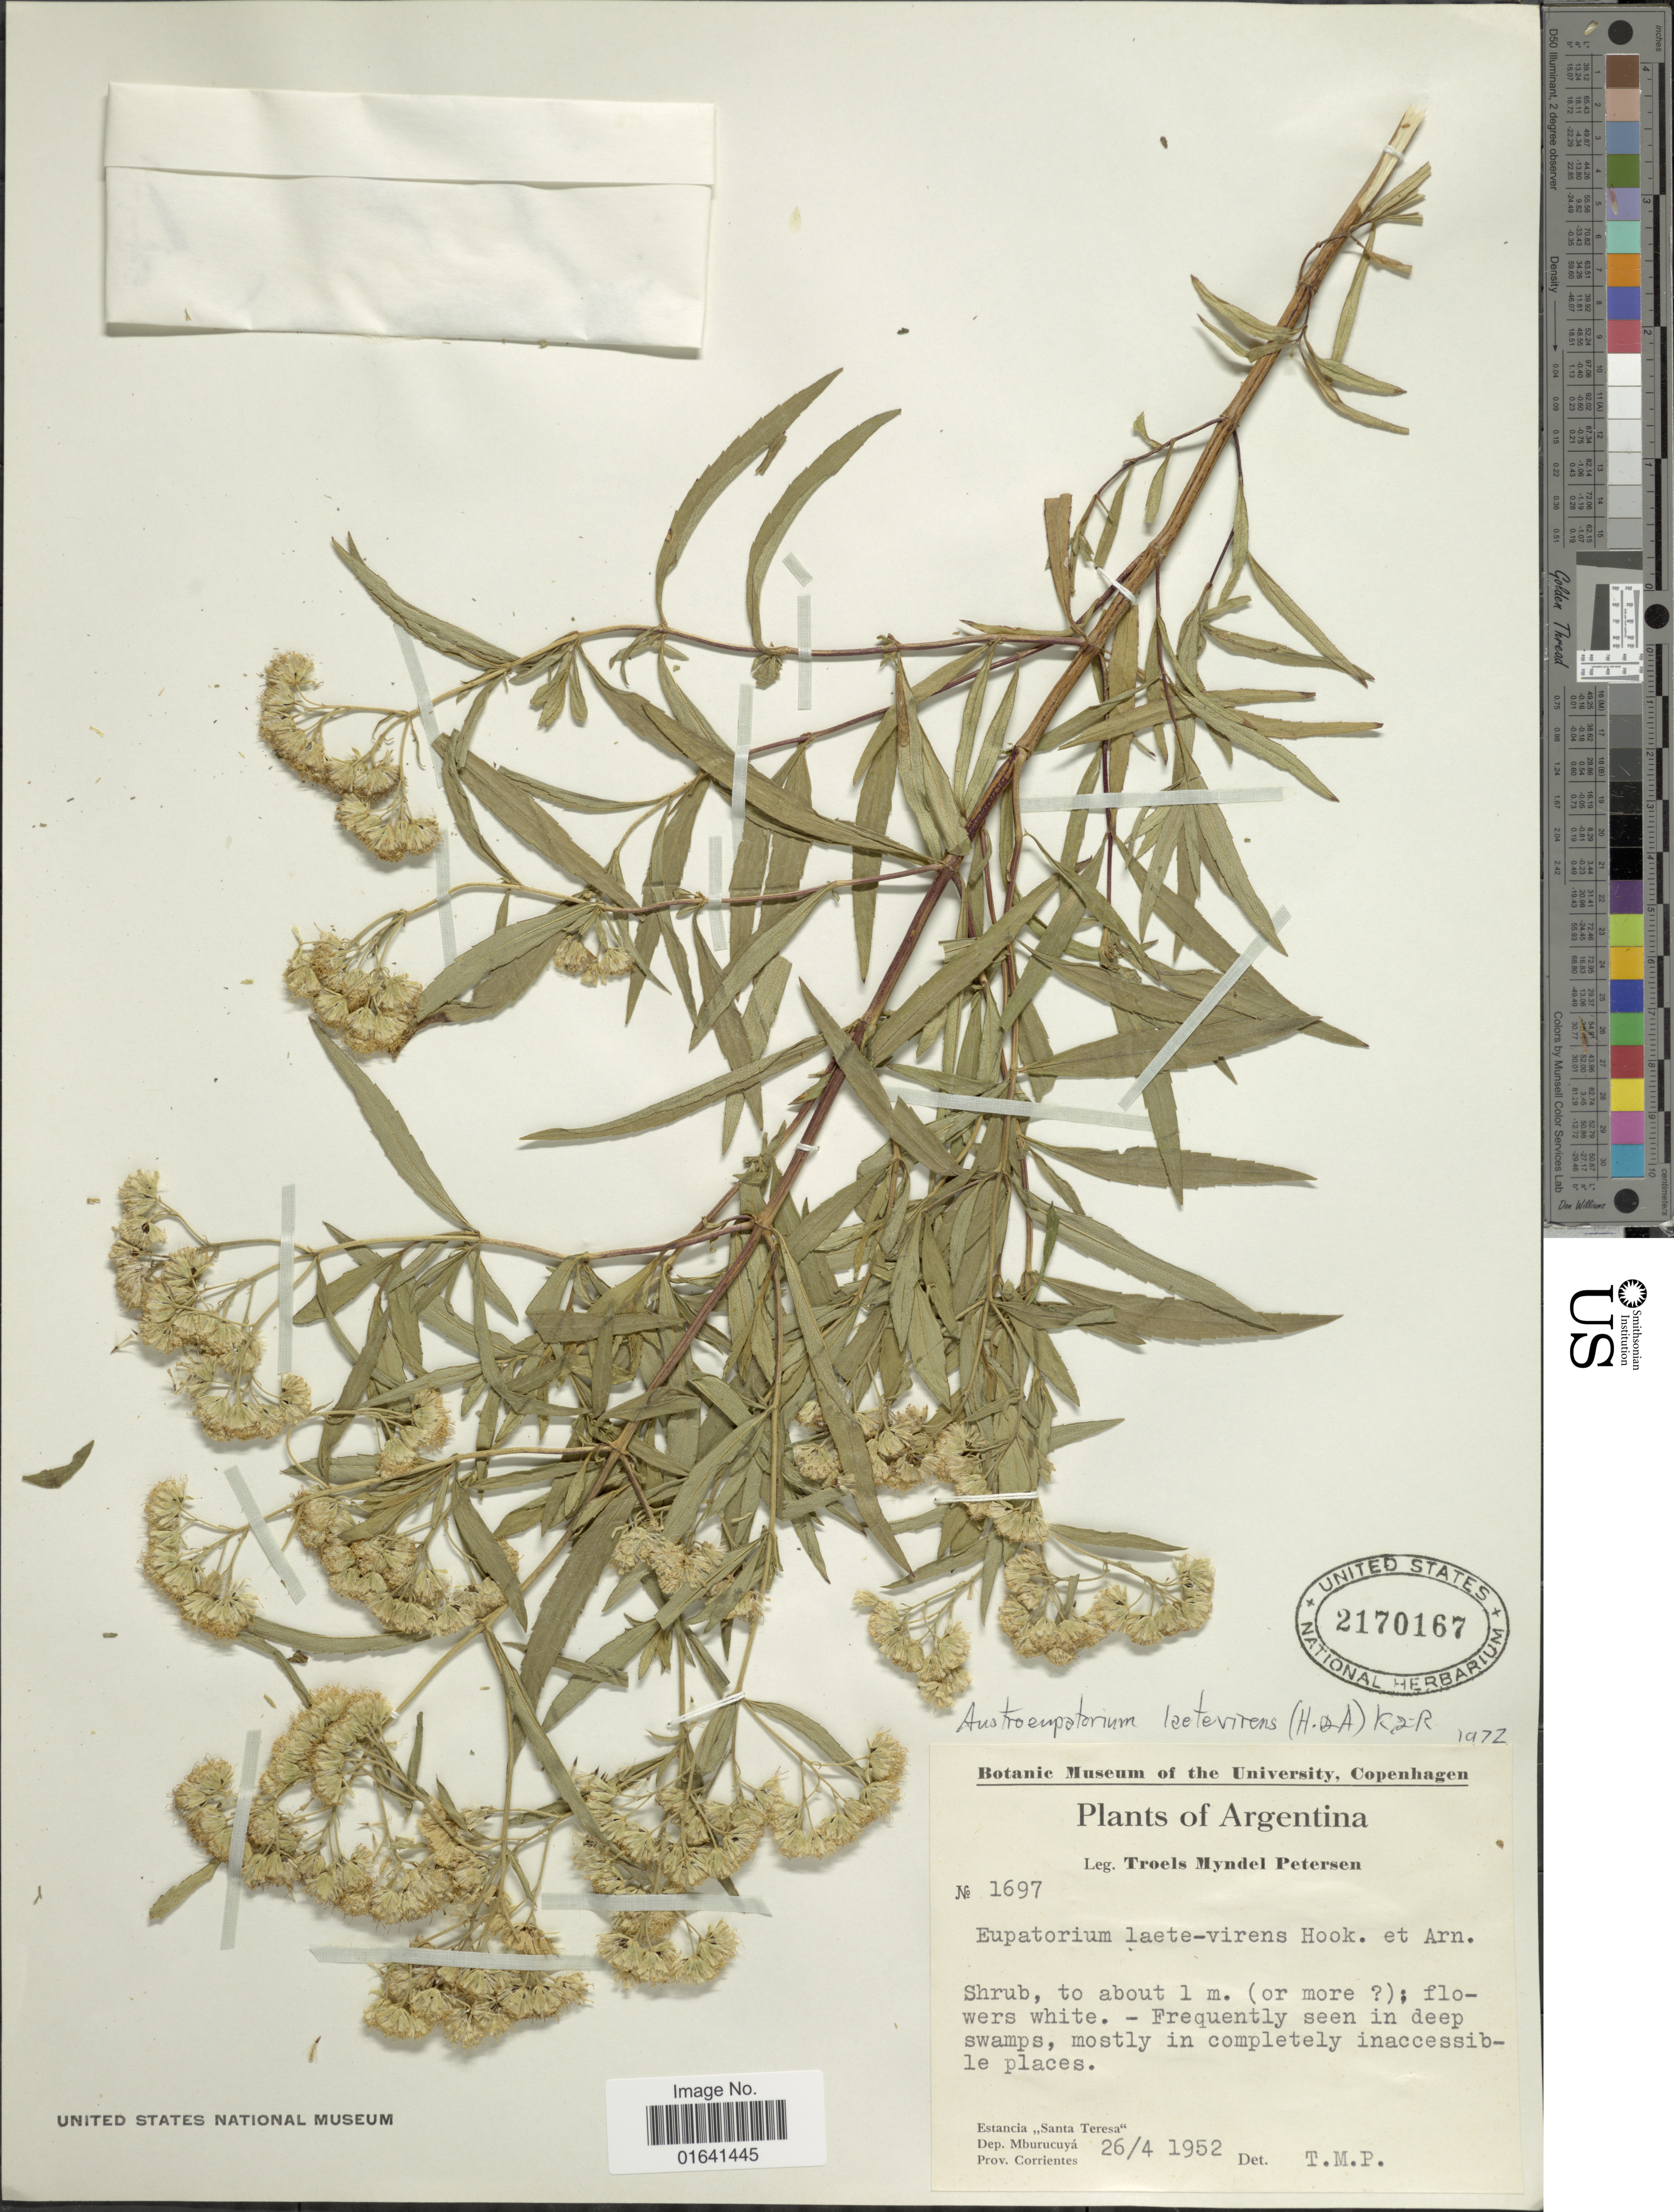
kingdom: Plantae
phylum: Tracheophyta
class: Magnoliopsida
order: Asterales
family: Asteraceae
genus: Austroeupatorium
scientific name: Austroeupatorium laete-virens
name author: (Hook. & Arn.) R.M. King & H. Rob.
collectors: T. M. Petersen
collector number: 1697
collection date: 1952-04-26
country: Argentina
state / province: Corrientes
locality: Estancia ,,Santa Teresa', Dep. Mburucuyá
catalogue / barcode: US 2170167